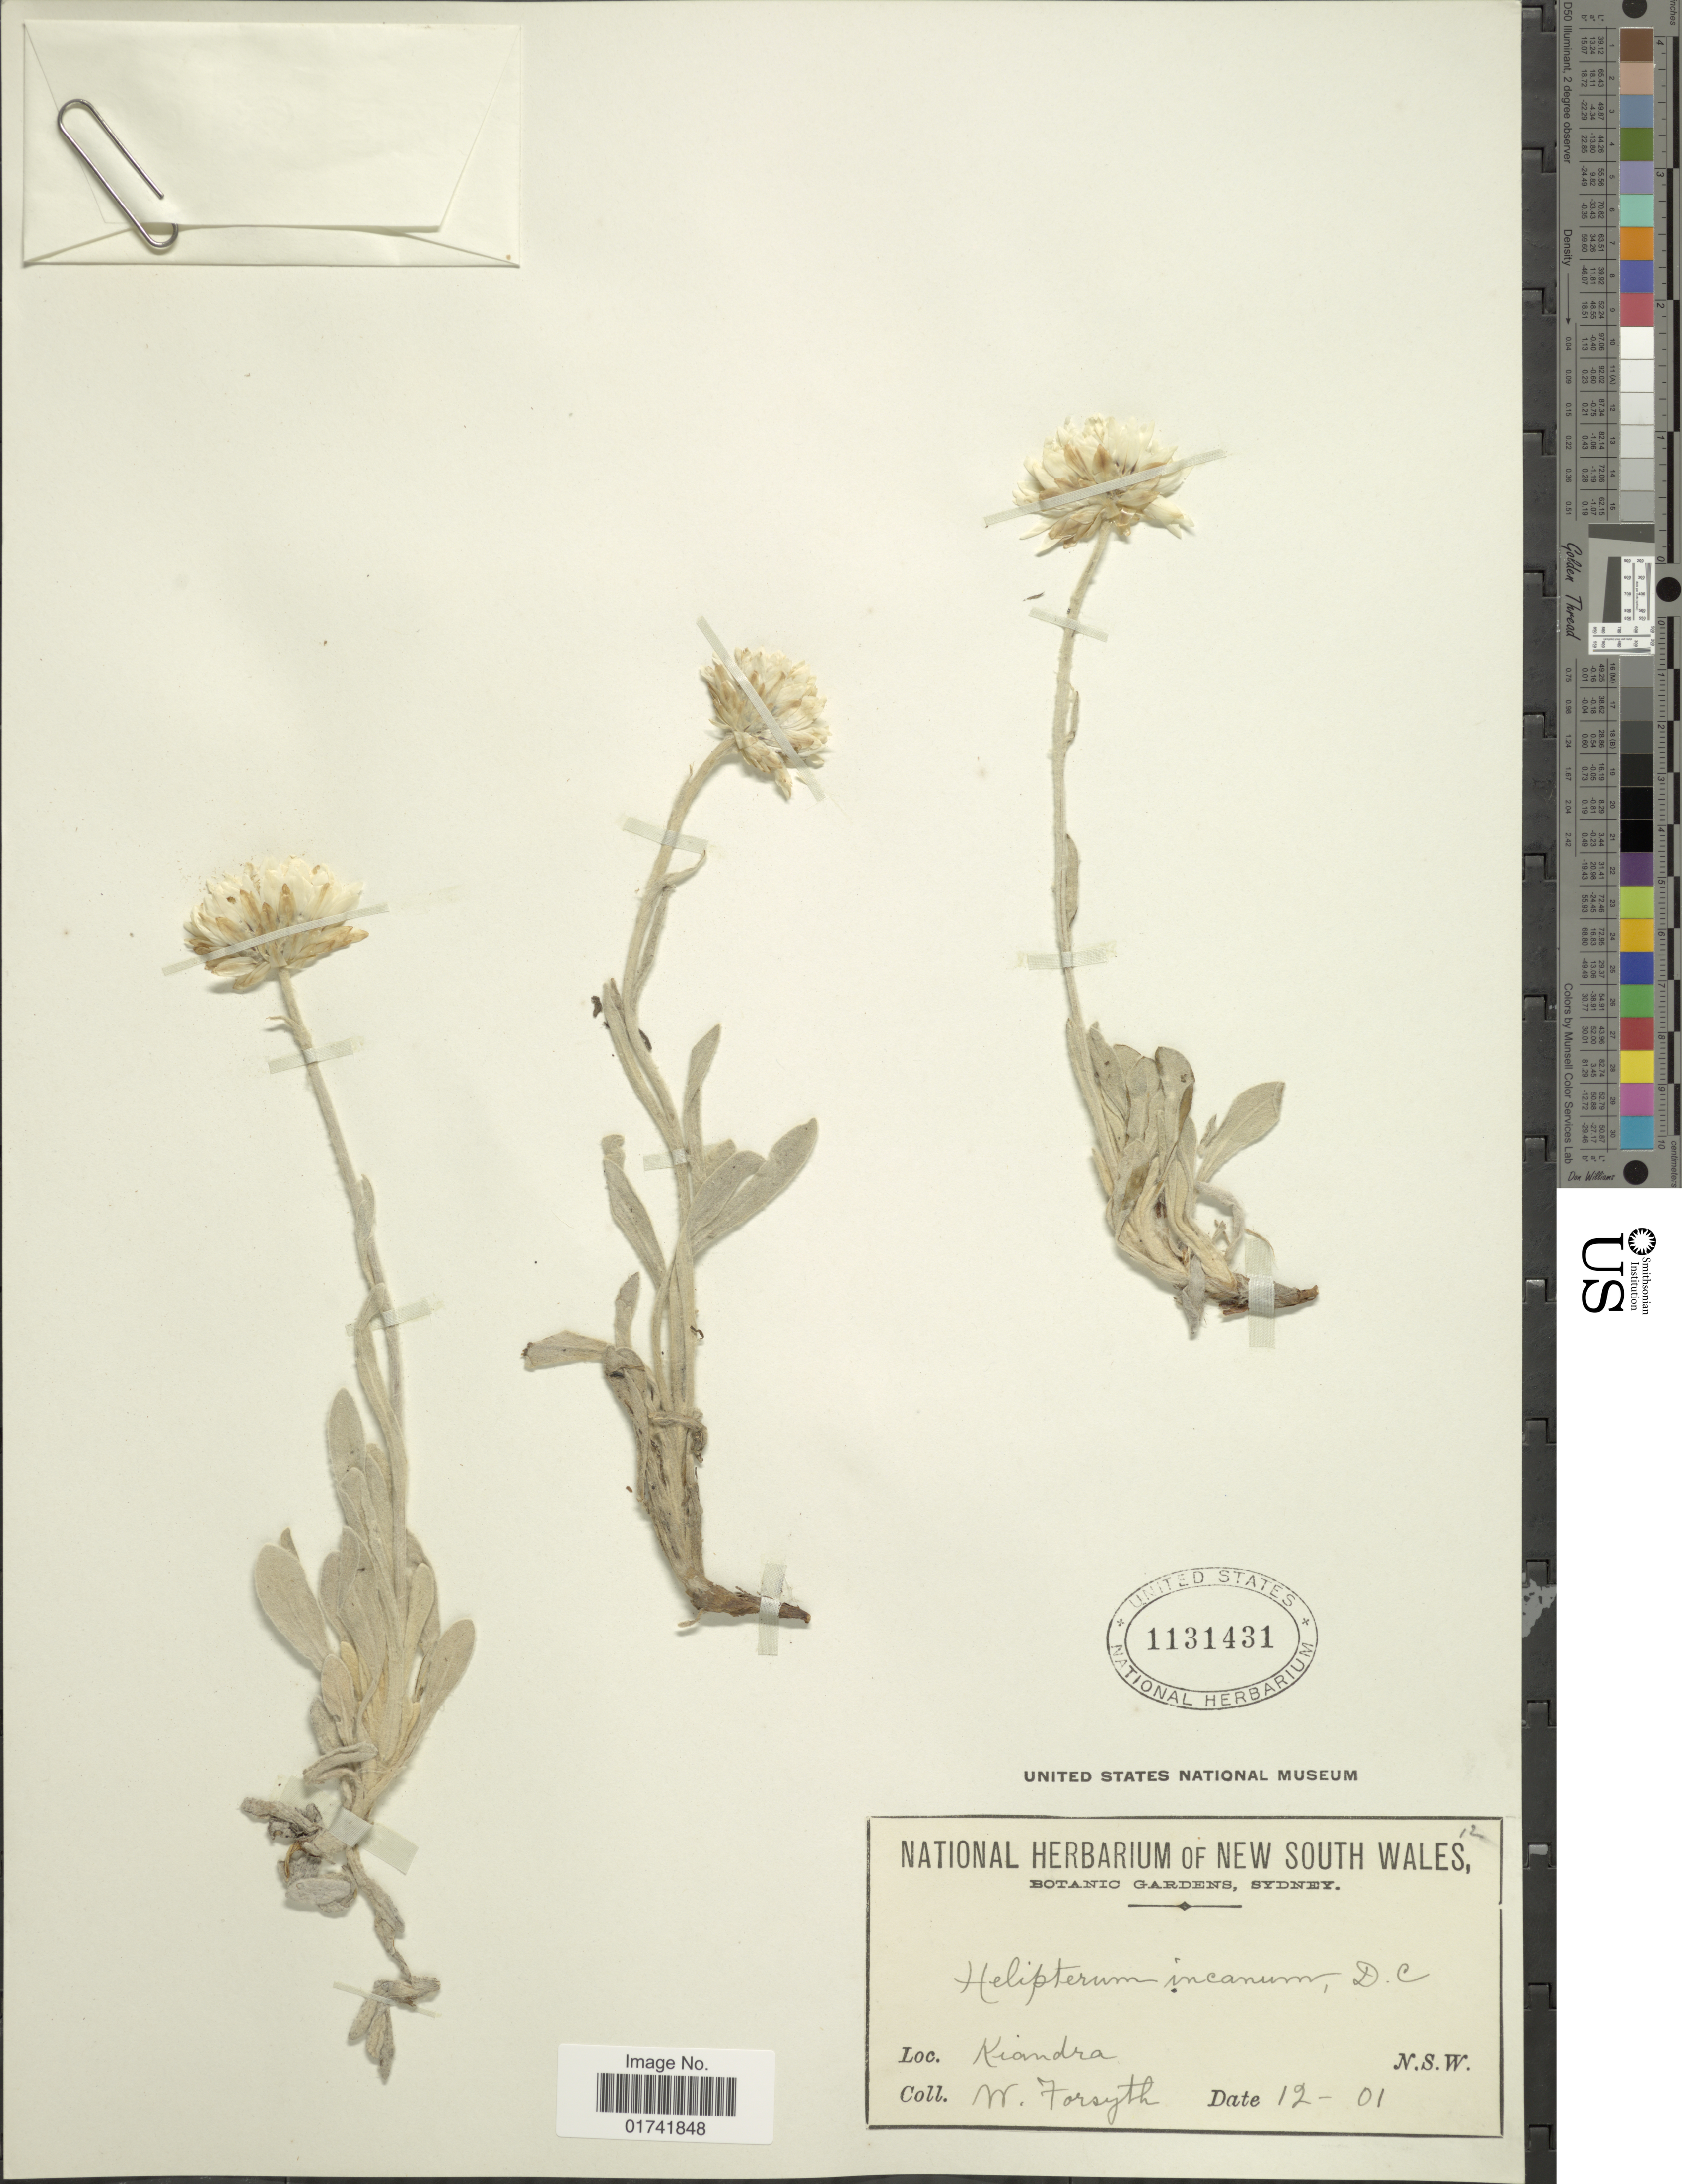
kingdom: Plantae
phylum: Tracheophyta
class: Magnoliopsida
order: Asterales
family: Asteraceae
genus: Helipterum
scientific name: Helipterum incanum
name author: DC.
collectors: W. Forsyth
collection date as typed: Transcribed d/m/y: /12/1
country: Australia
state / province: New South Wales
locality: Kiandra.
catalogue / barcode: US 1131431